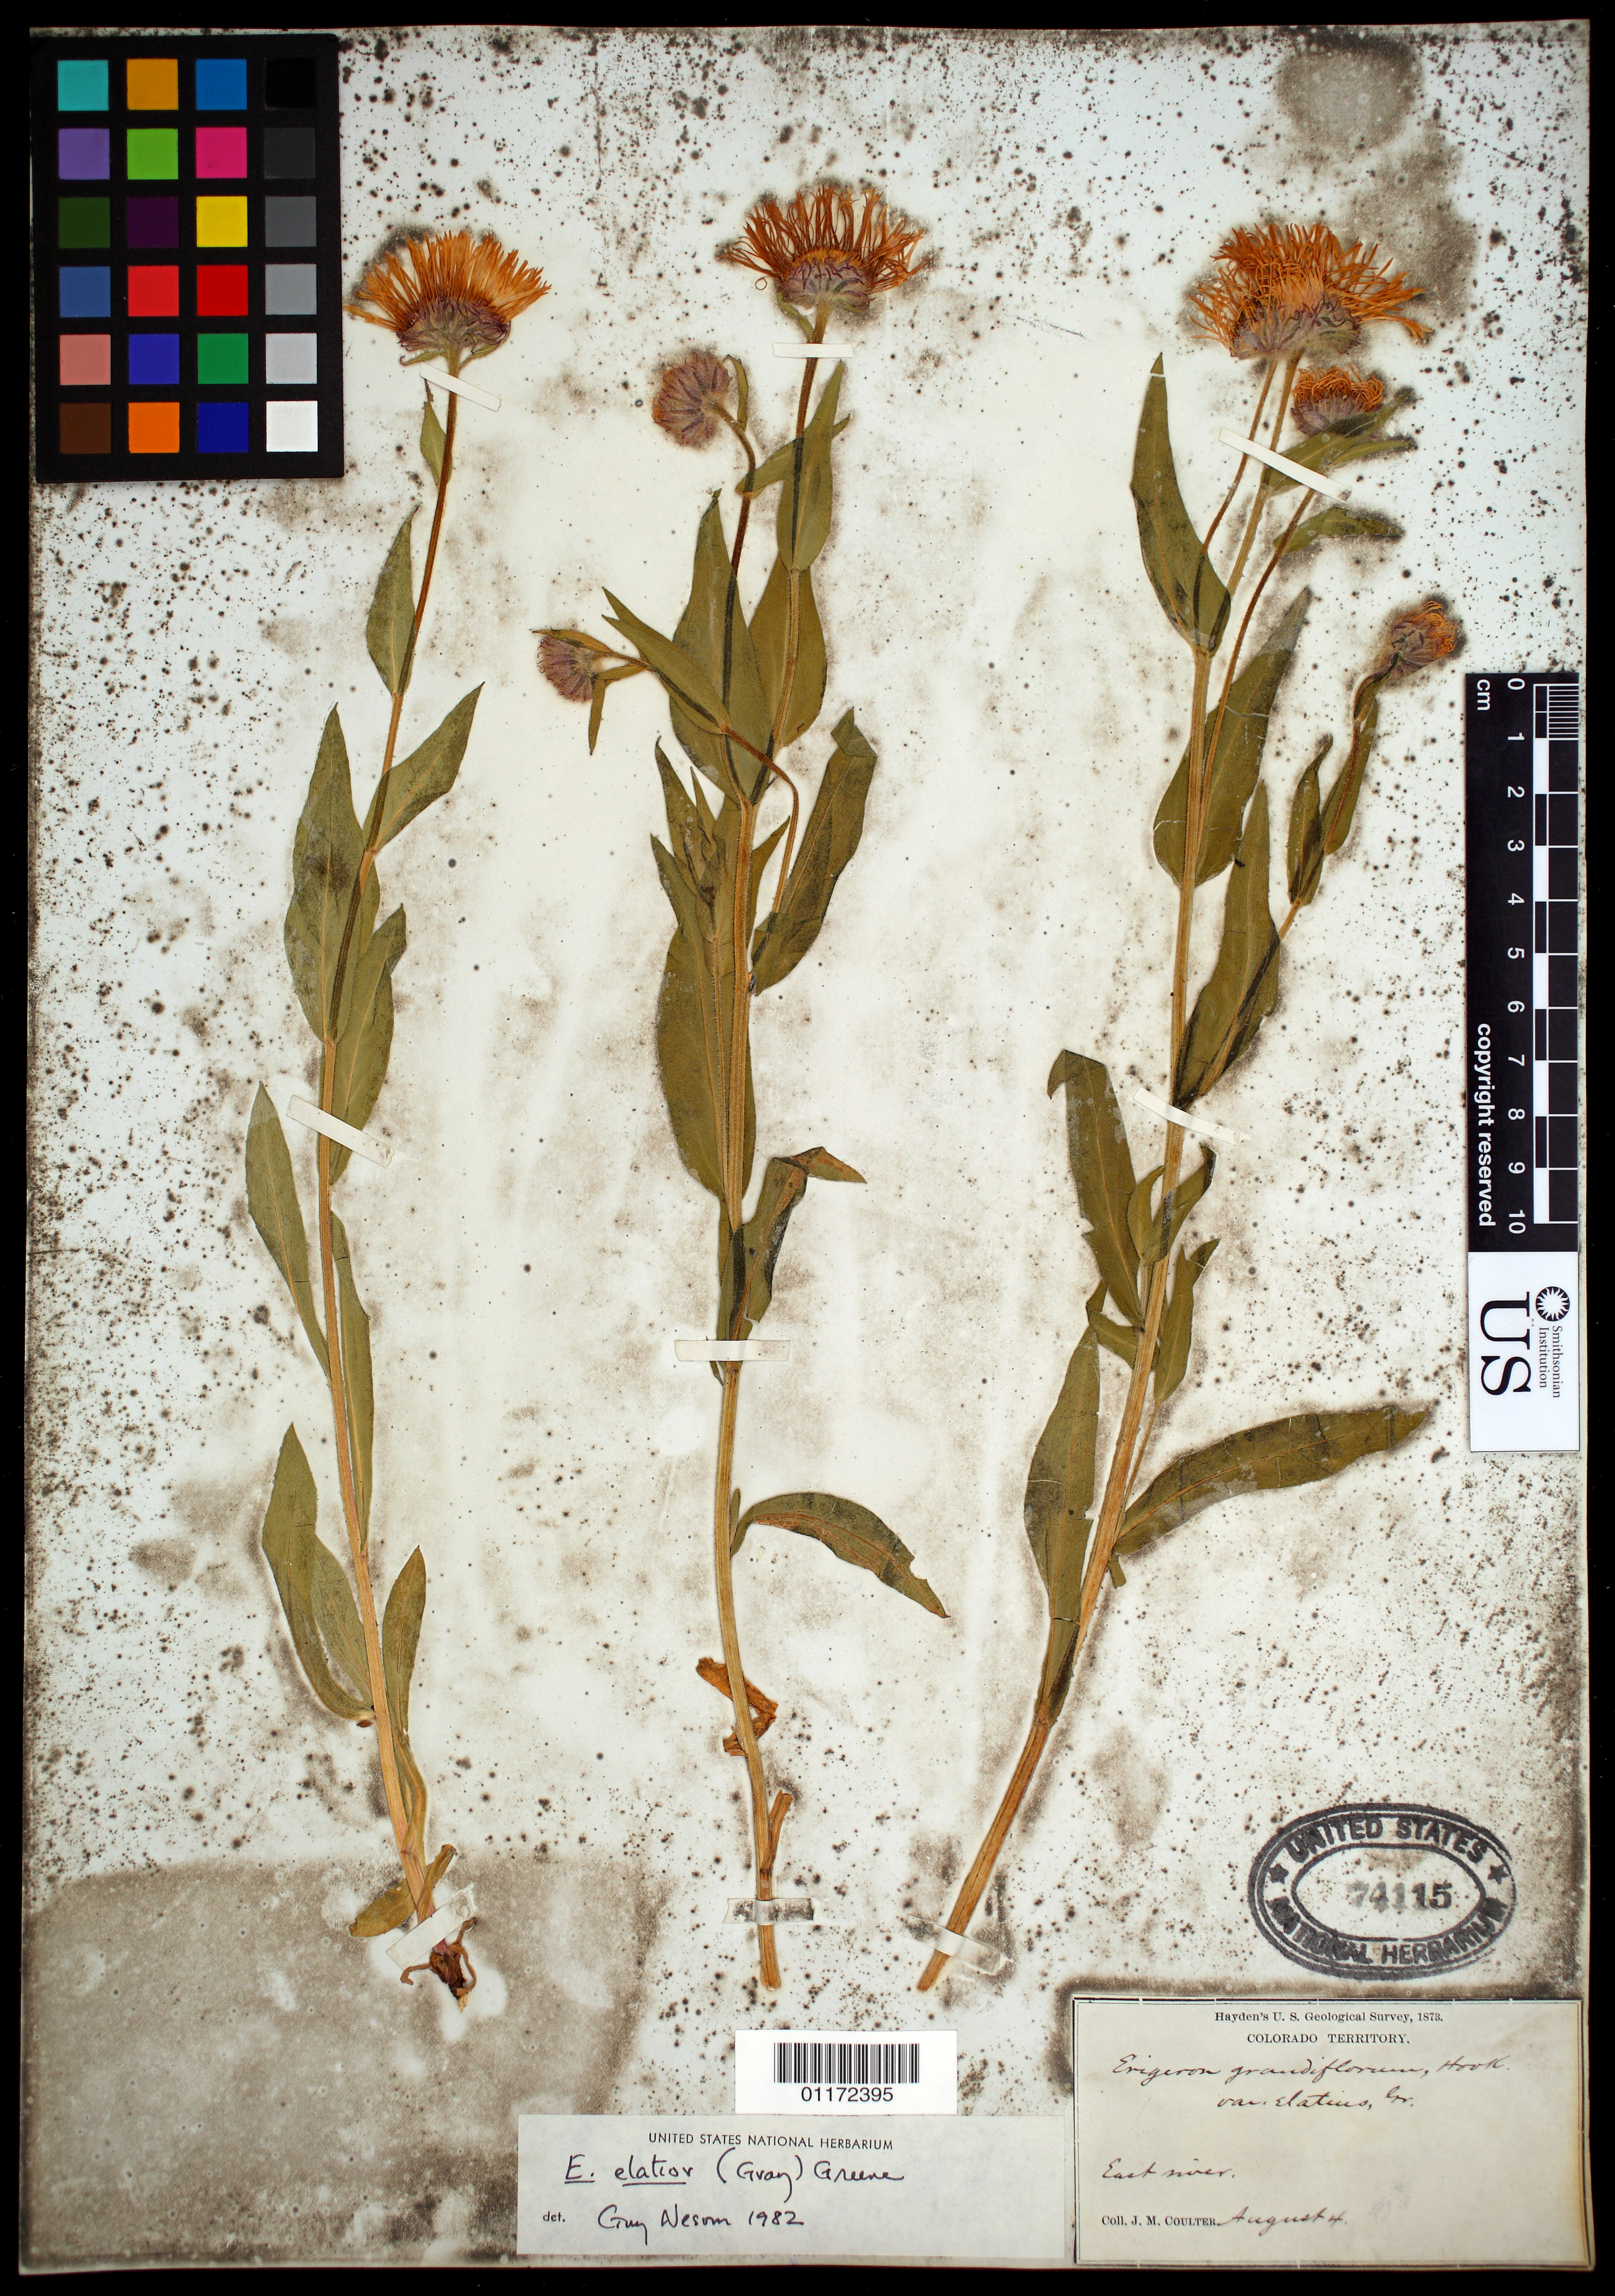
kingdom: Plantae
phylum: Tracheophyta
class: Magnoliopsida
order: Asterales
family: Asteraceae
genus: Erigeron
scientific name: Erigeron elatior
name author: (A. Gray) Greene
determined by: Nesom, Guy L.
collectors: J. M. Coulter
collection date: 1873-08-04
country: United States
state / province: Colorado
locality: East River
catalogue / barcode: US 74115